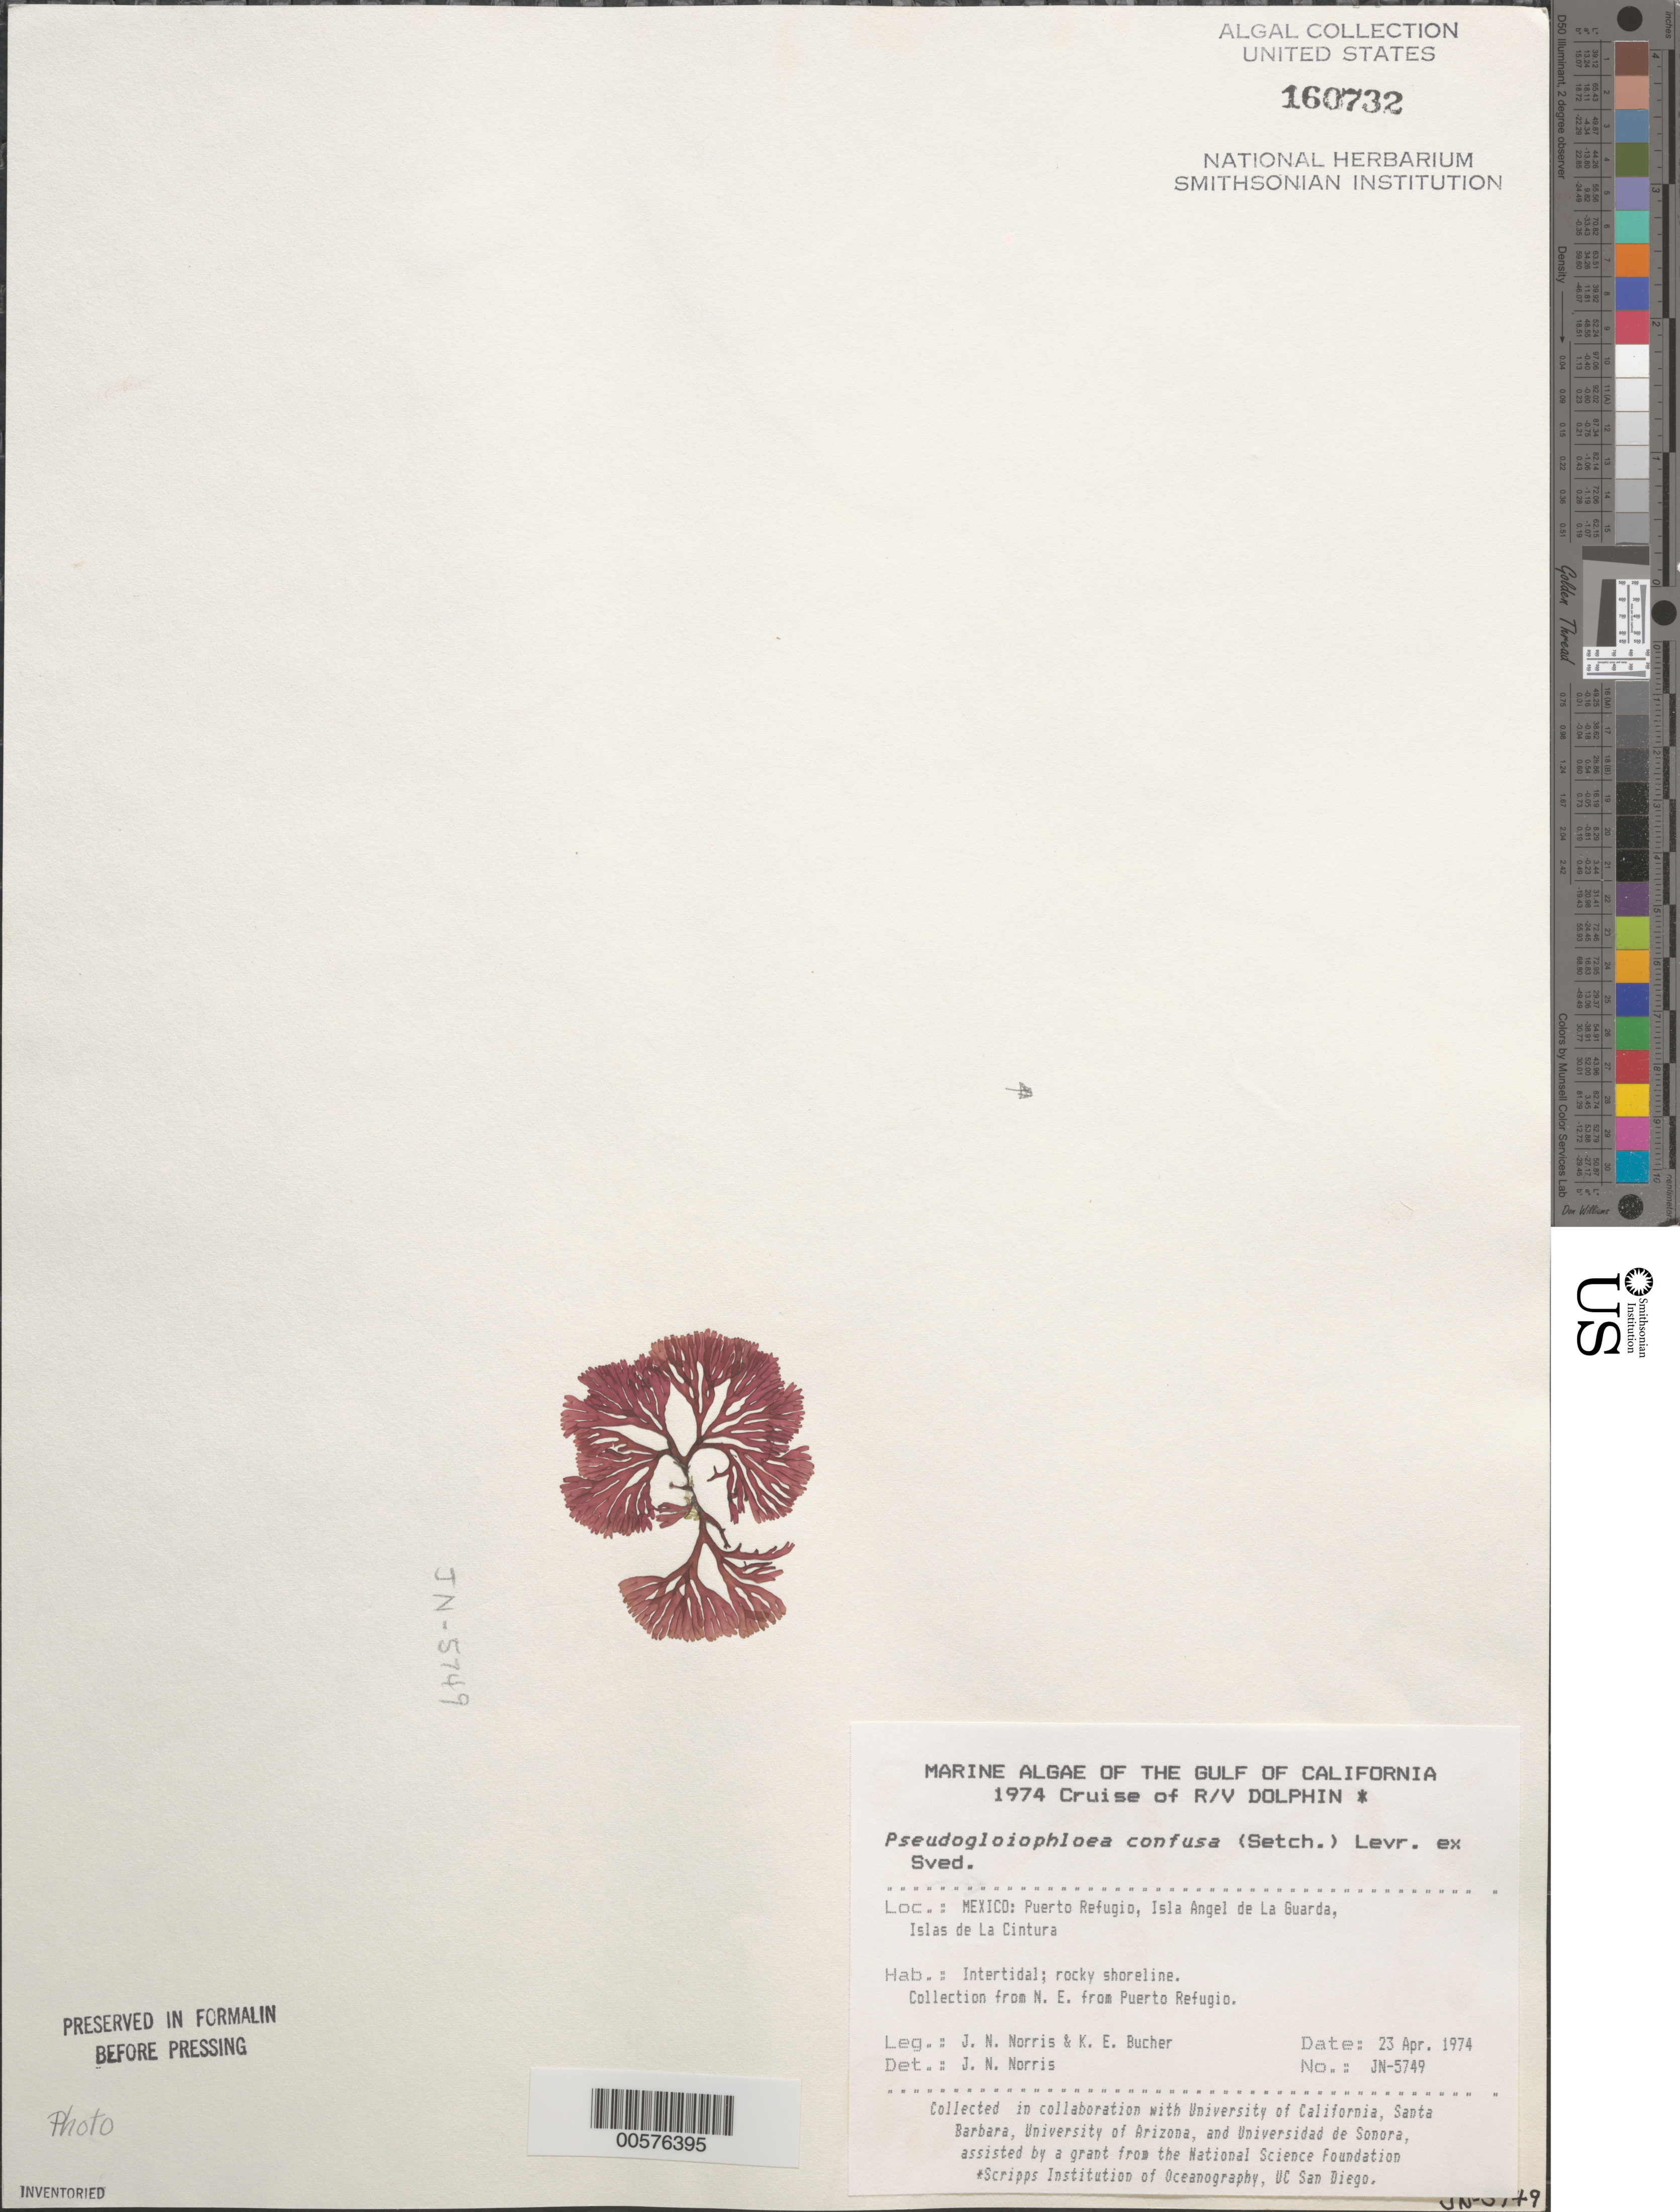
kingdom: Plantae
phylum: Rhodophyta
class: Florideophyceae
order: Nemaliales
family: Scinaiaceae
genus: Scinaia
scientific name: Scinaia confusa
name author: (Setch.) Huisman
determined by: Algae name updating Project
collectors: J. N. Norris & K. E. Bucher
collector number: JN-5749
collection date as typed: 23 Apr 1974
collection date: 1974-04-23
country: Mexico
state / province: Baja California Norte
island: Isla Angel de la Guarda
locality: Puerto Refugio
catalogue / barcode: US 160732